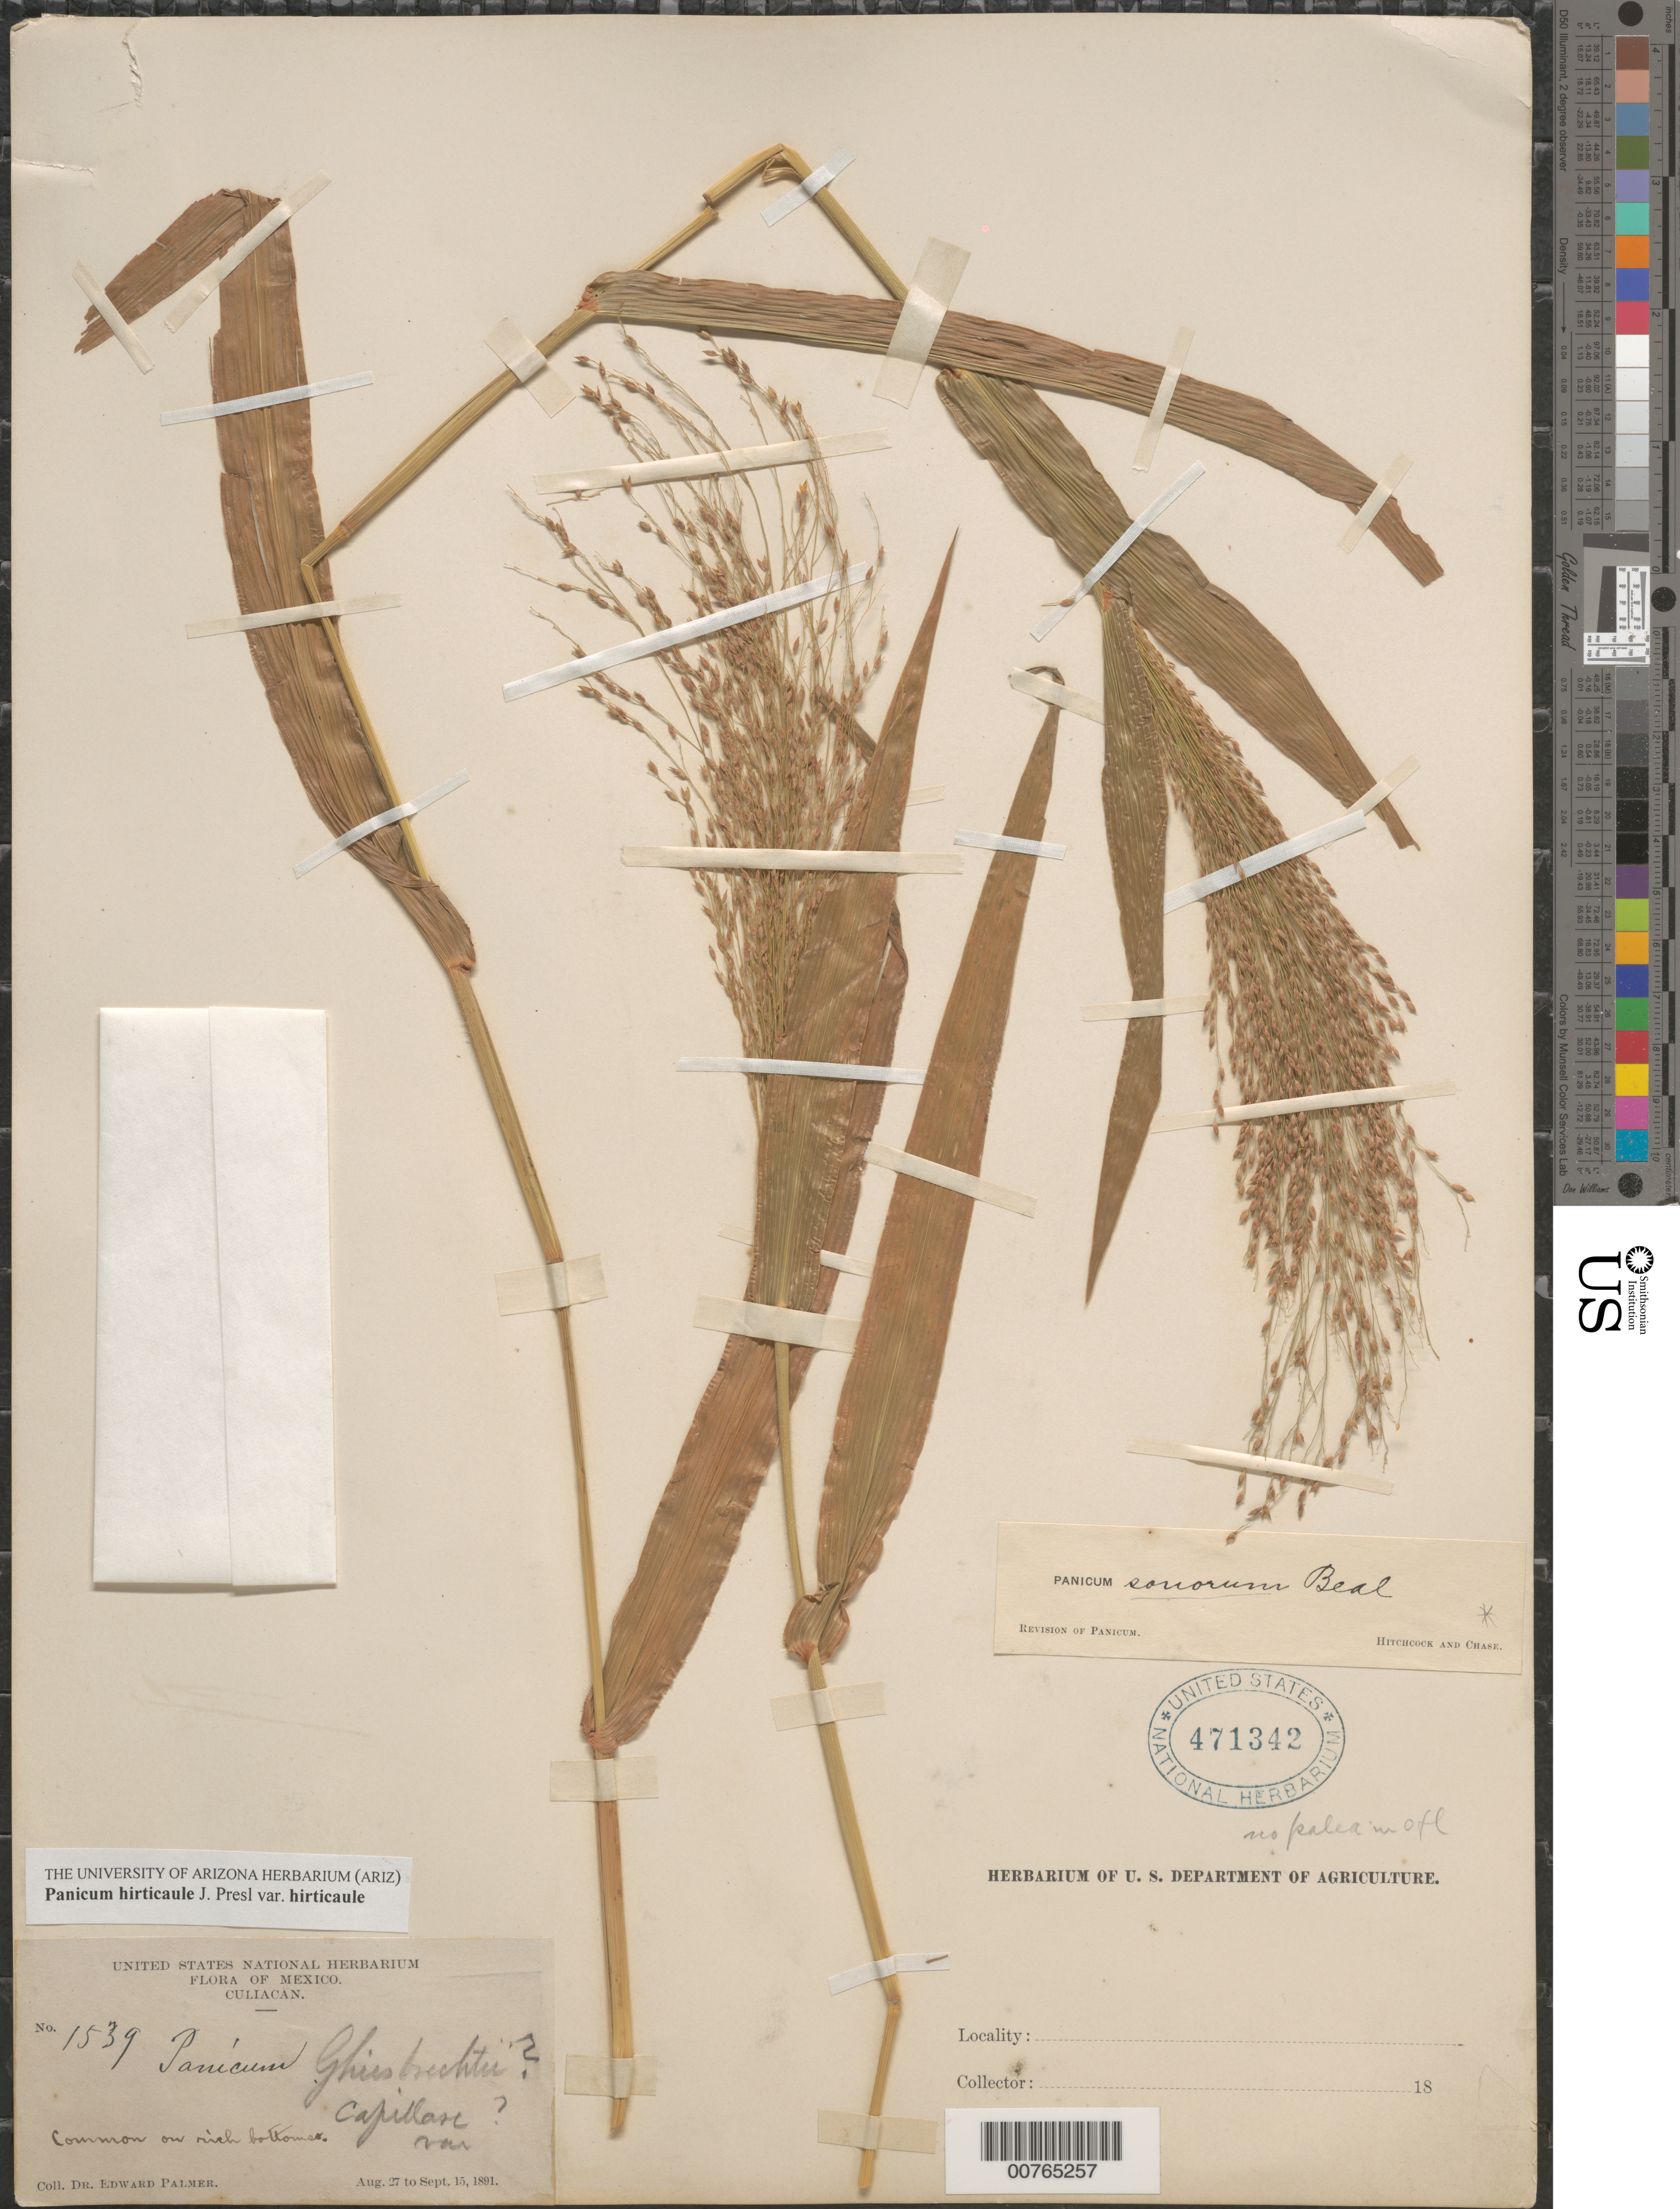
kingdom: Plantae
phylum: Tracheophyta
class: Liliopsida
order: Poales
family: Poaceae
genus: Panicum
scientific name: Panicum hirticaule var. hirticaule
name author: J. Presl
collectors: E. Palmer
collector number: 1539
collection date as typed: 27 Aug 1891 to 15 Sep 1891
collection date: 1891-08-27/1891-09-15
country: Mexico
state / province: Sinaloa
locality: Culican and vicinity, Cerroprieto.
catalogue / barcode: US 471342